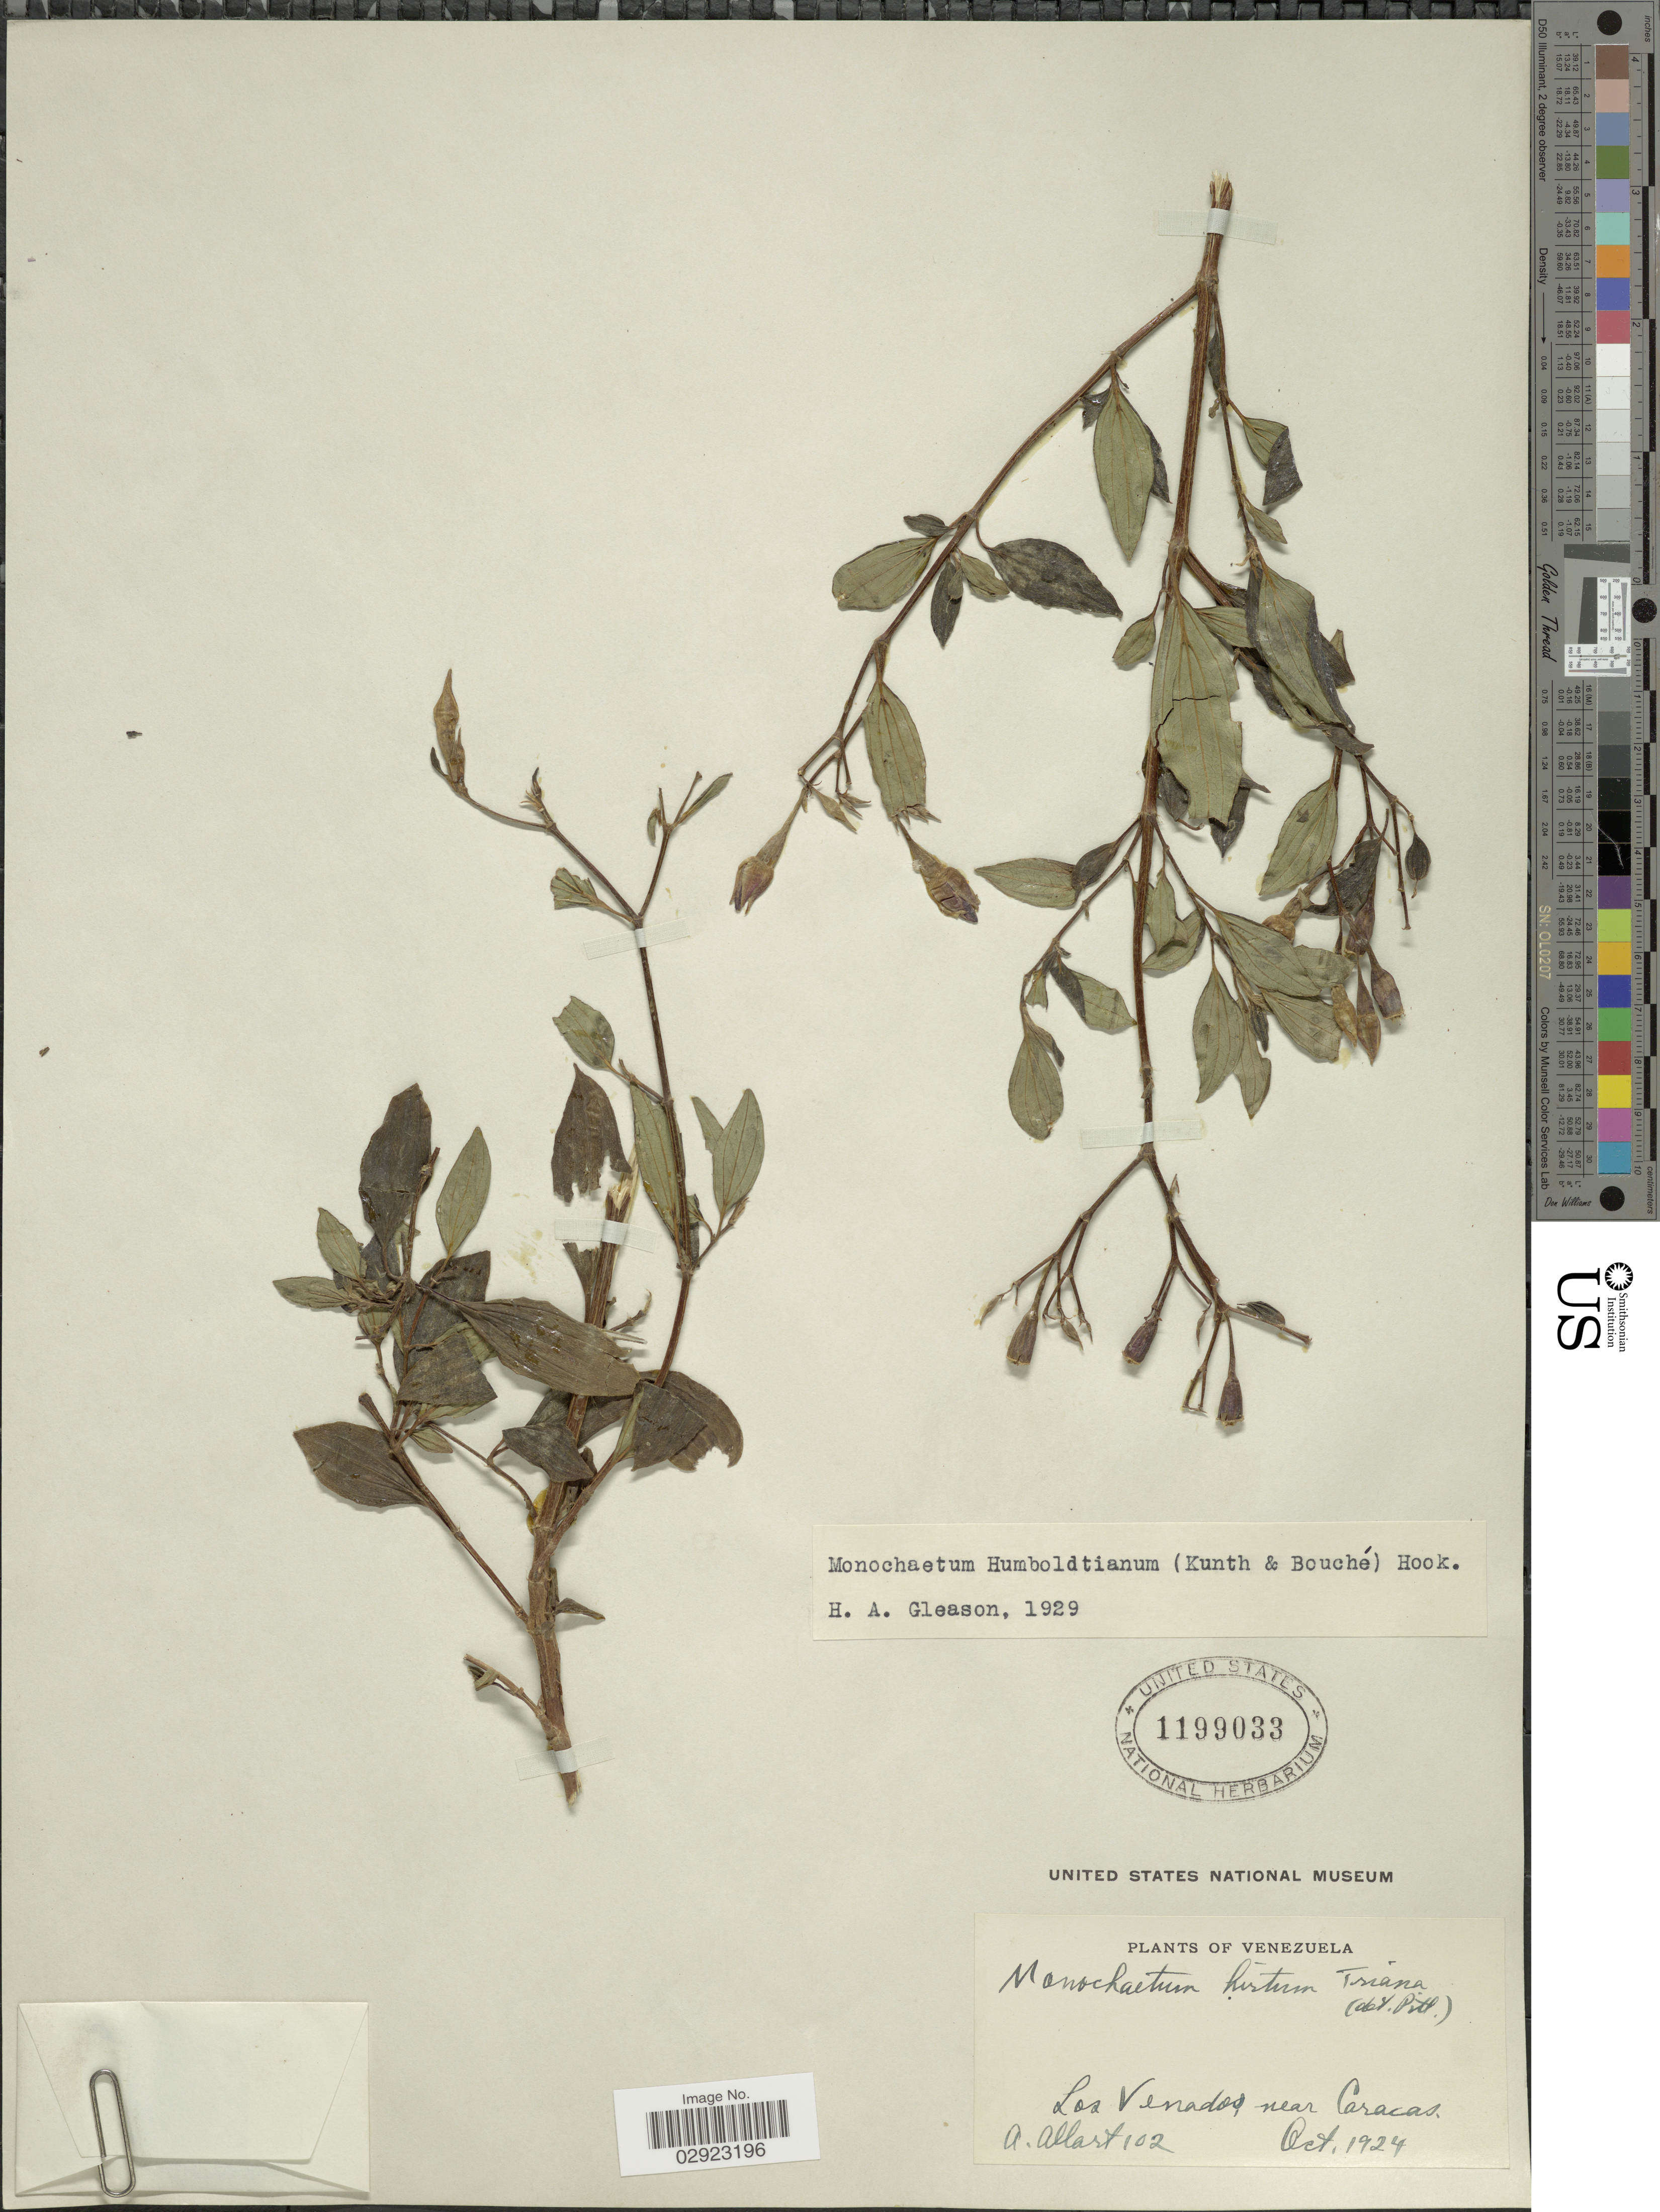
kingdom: Plantae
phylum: Tracheophyta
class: Magnoliopsida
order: Myrtales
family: Melastomataceae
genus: Monochaetum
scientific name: Monochaetum humboldtianum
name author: Kunth ex Walp.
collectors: A. Allart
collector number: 102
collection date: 1924-10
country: Venezuela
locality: Los Venados near Caracas.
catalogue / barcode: US 1199033